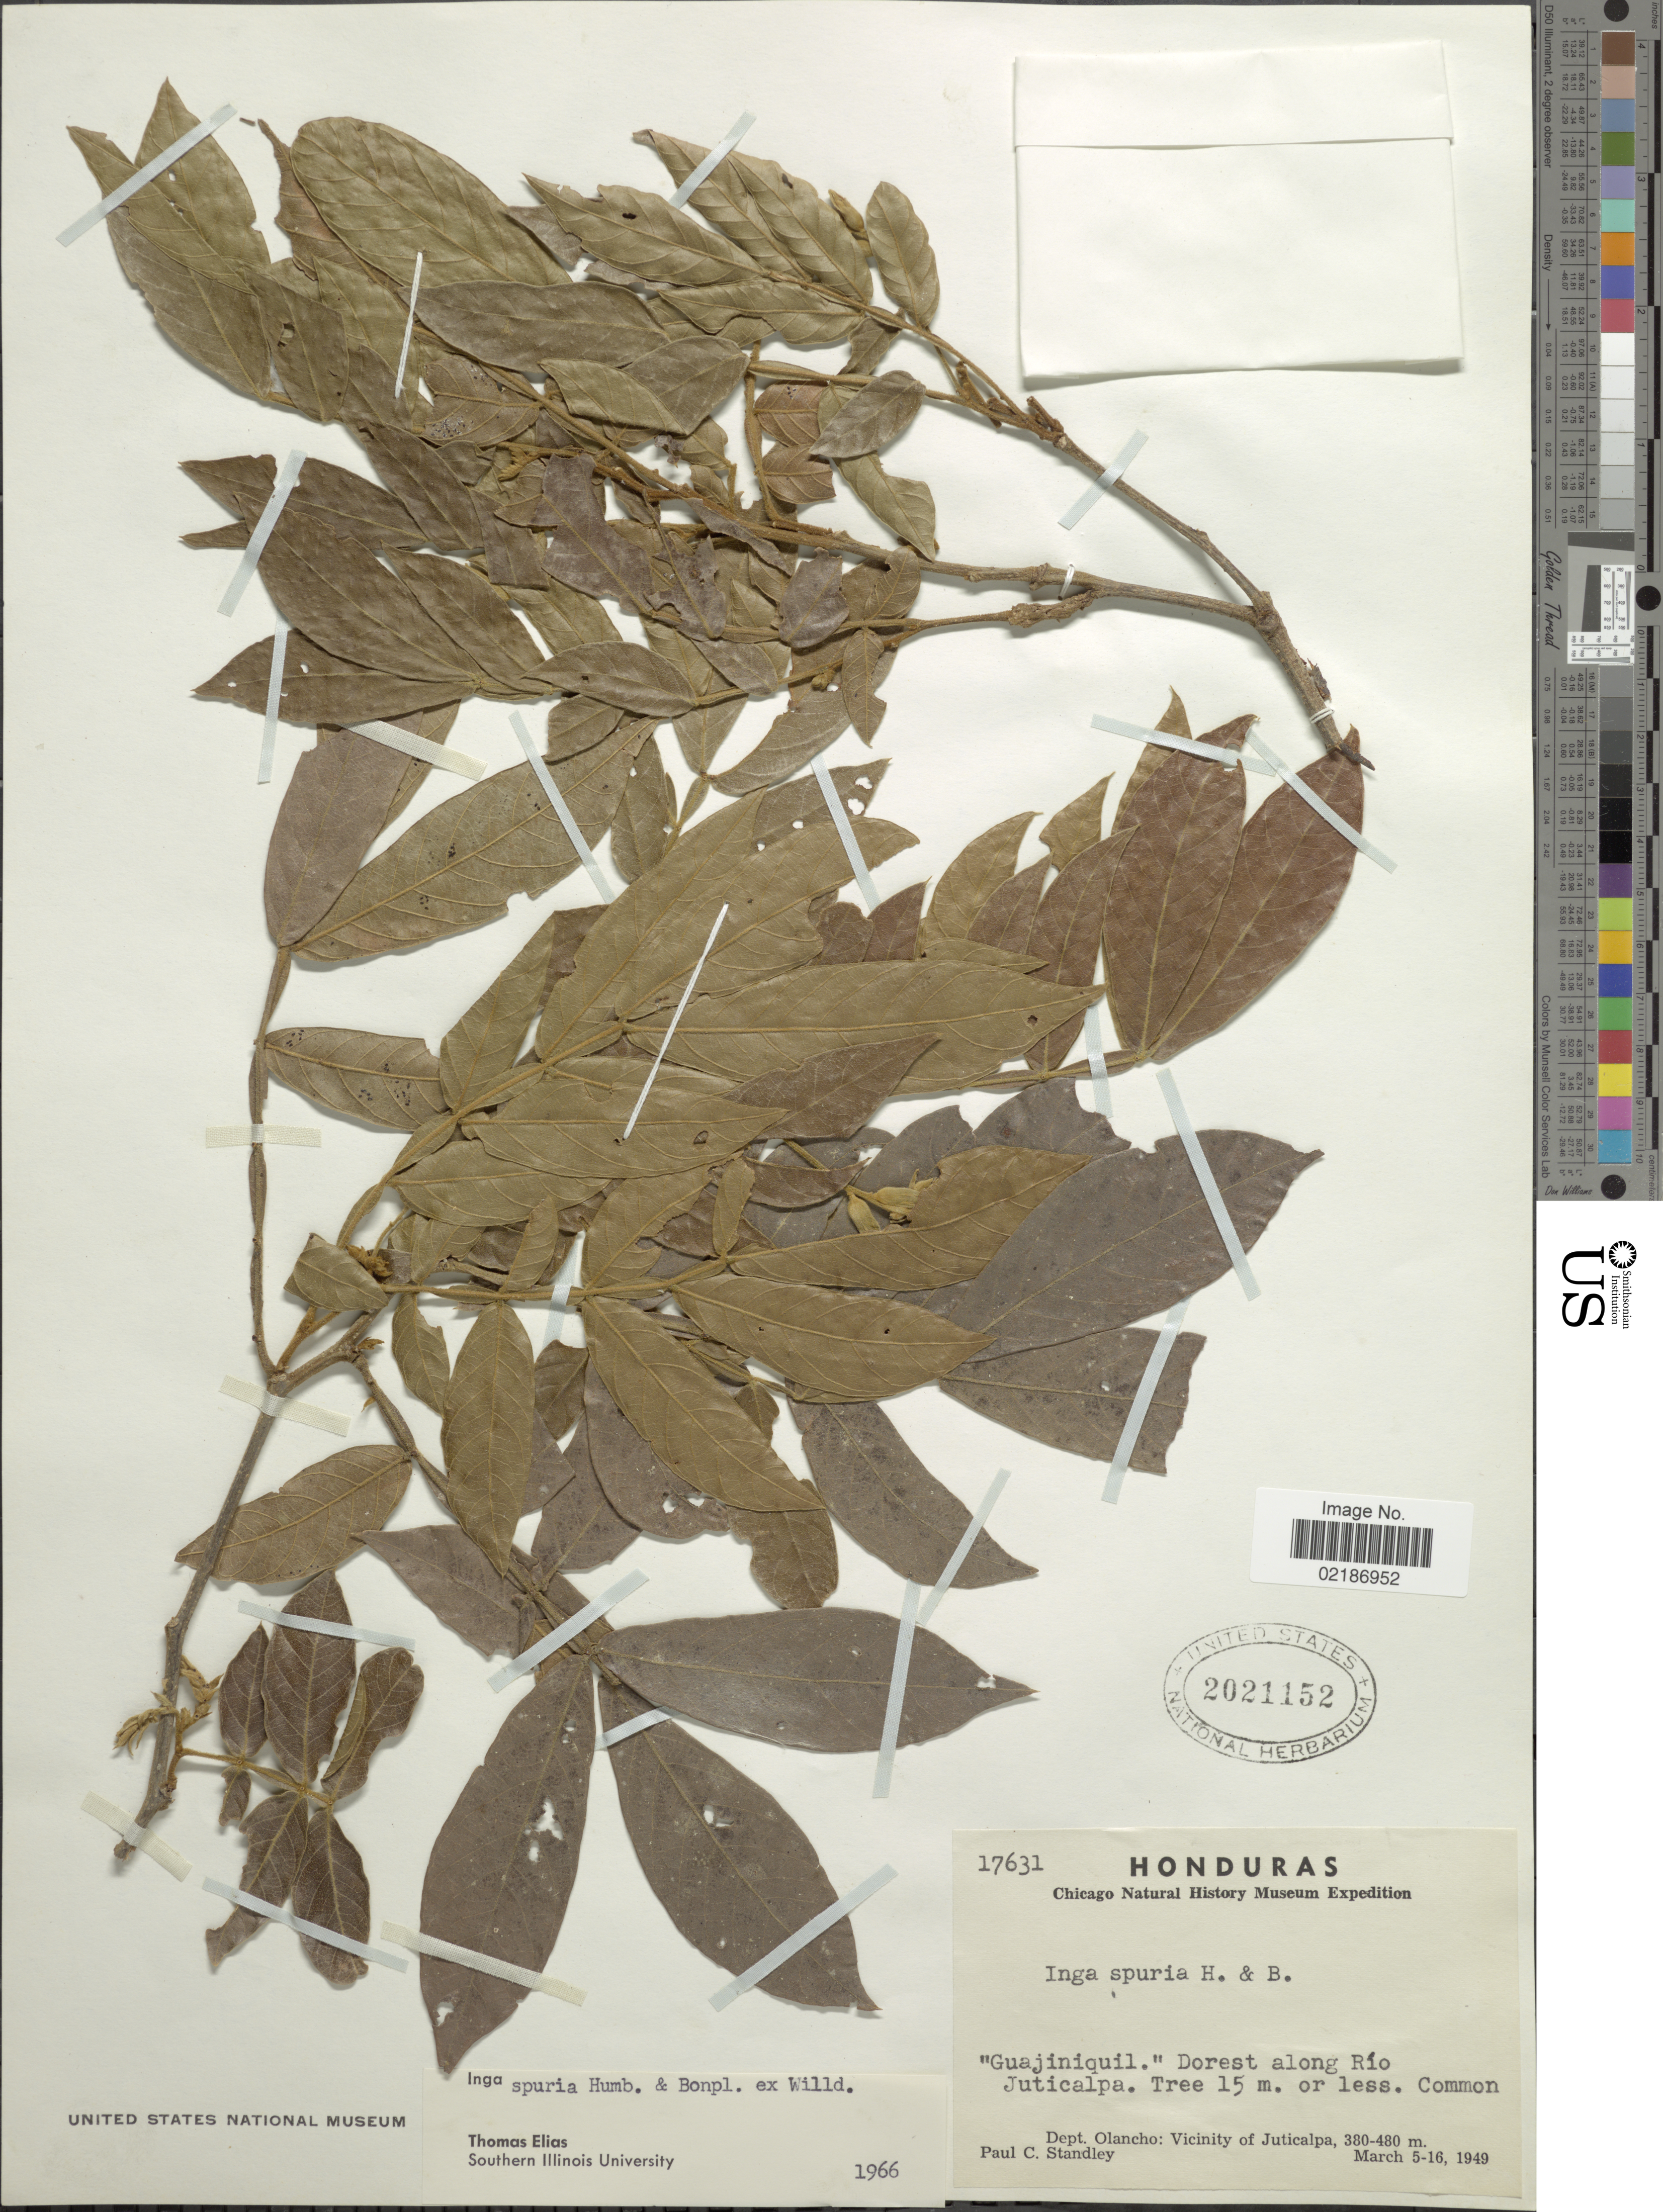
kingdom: Plantae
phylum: Tracheophyta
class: Magnoliopsida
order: Fabales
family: Fabaceae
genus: Inga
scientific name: Inga vera subsp. vera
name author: Willd.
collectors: P. C. Standley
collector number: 17631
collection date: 1949-03-05/1949-03-16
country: Honduras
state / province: Olancho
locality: Along Rio Juticalpa, Vicinity of Juticalpa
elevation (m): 380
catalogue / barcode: US 2021152